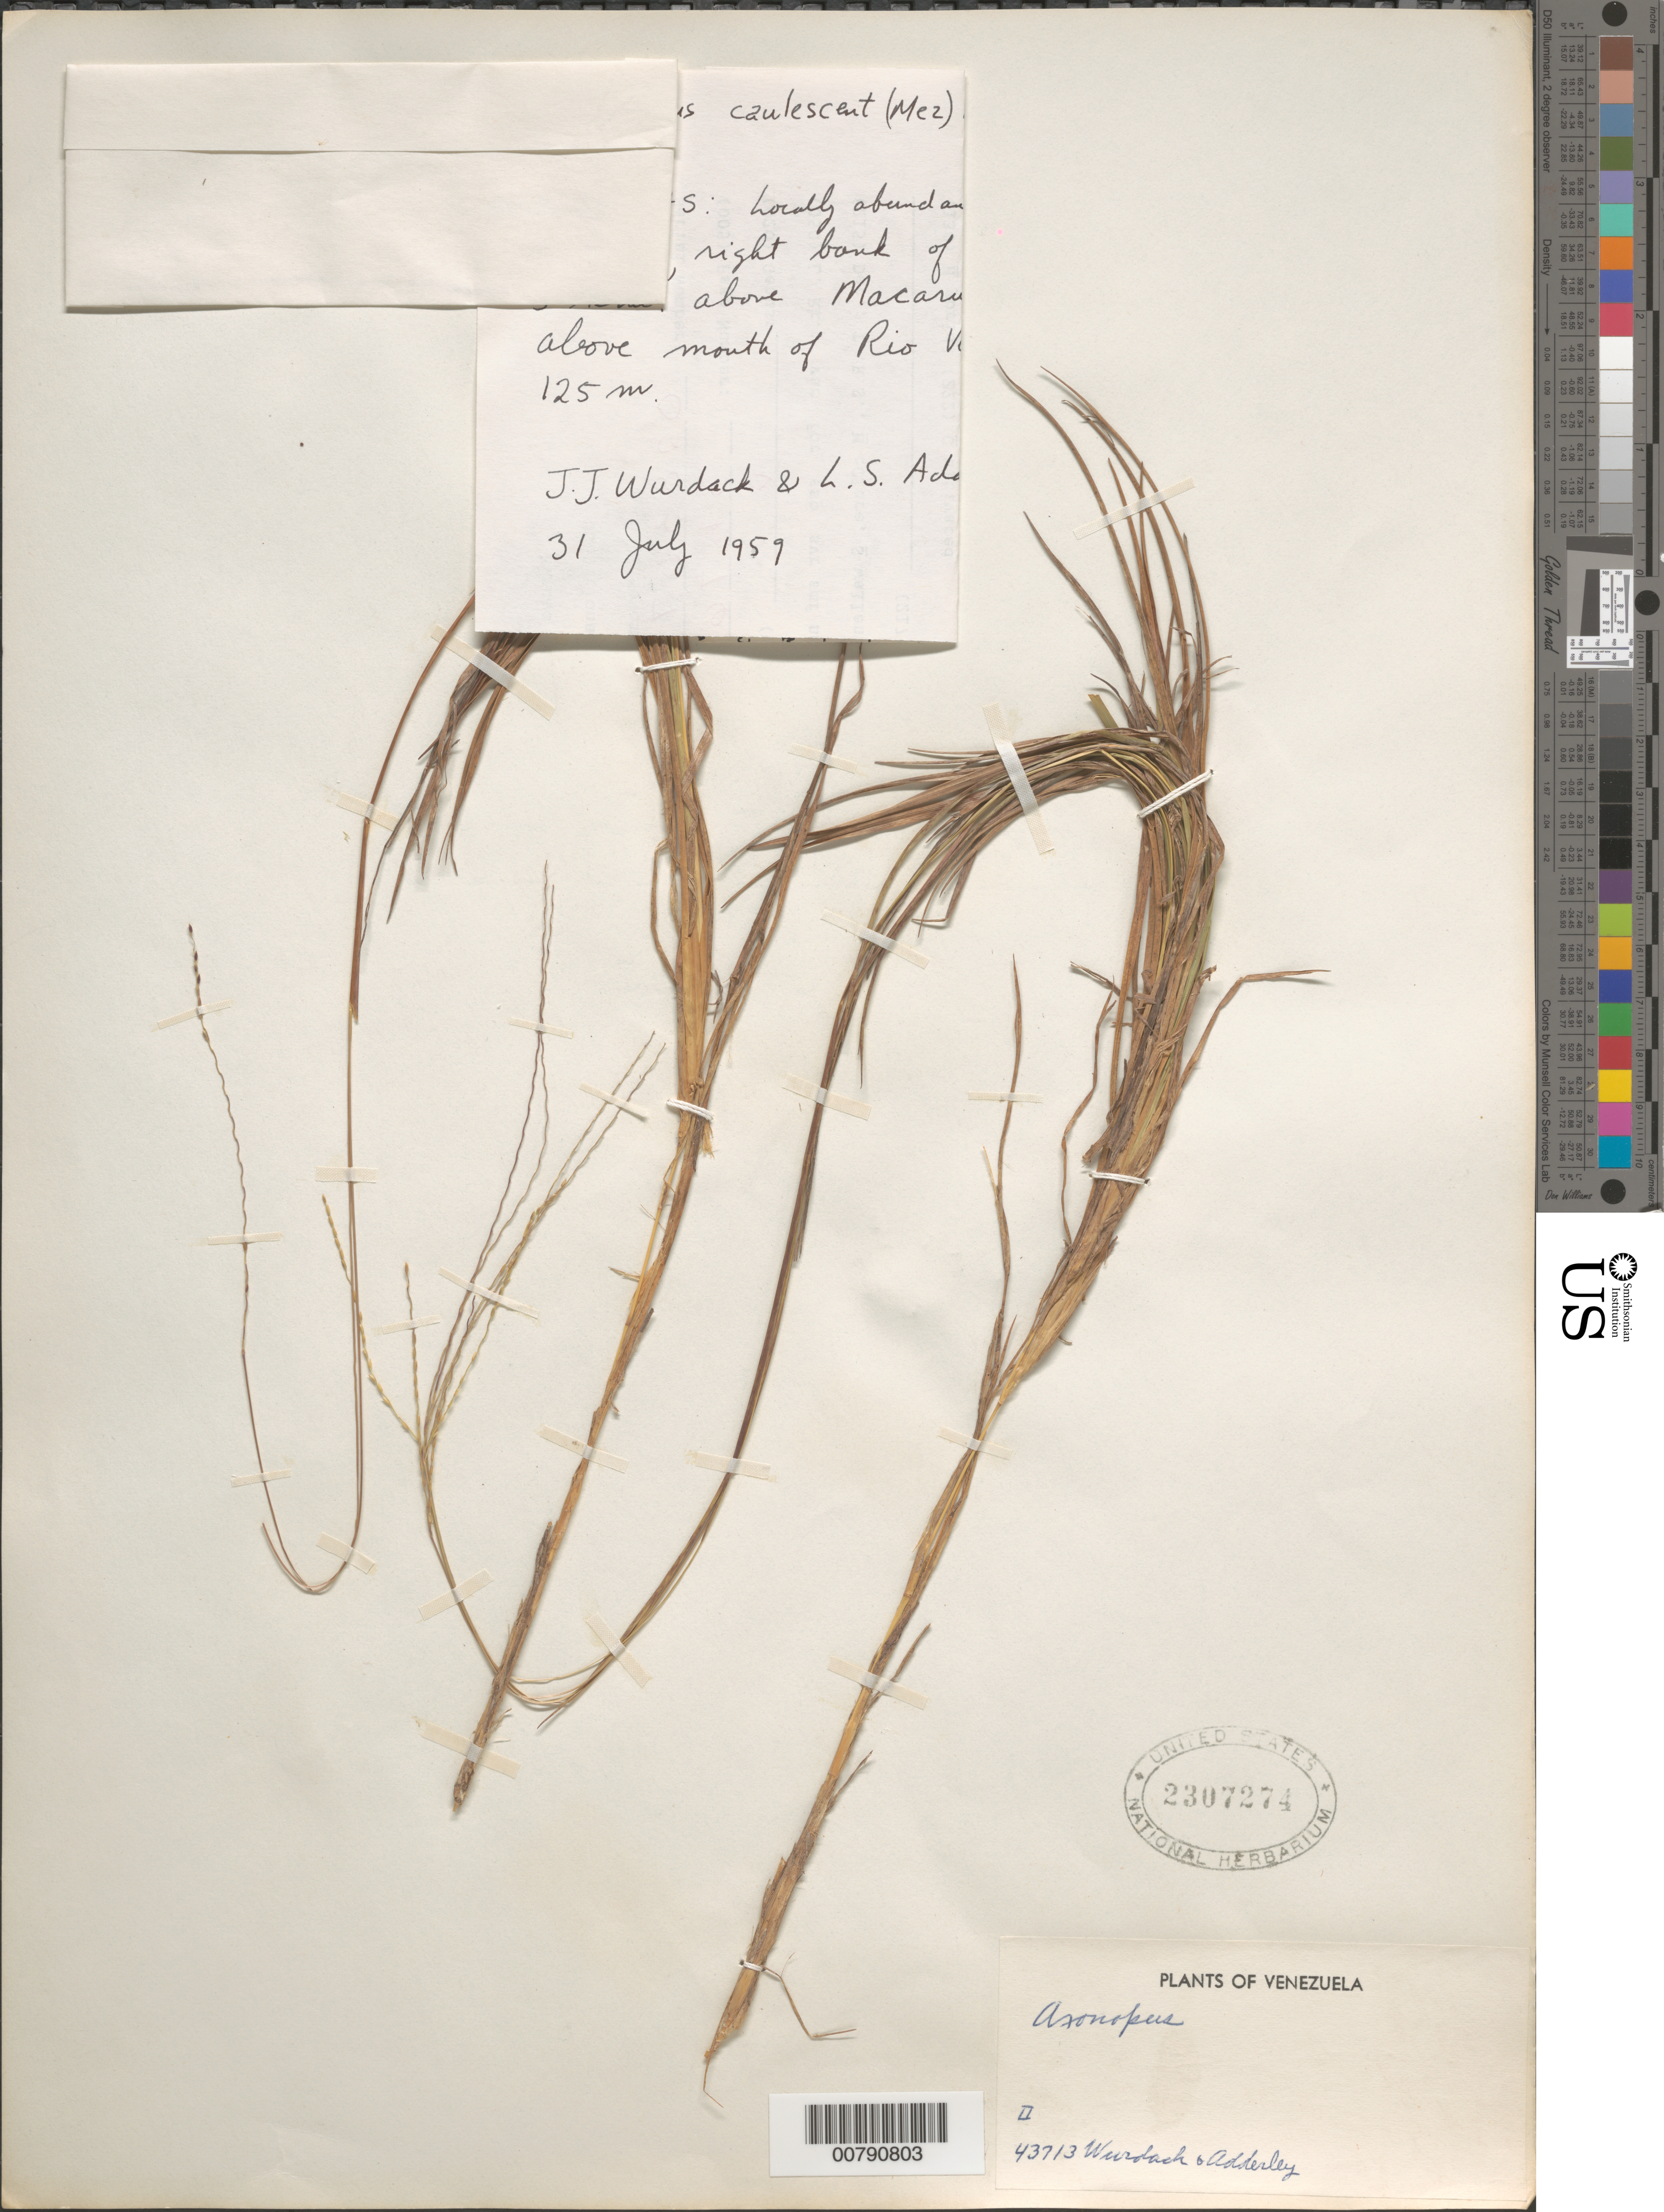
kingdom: Plantae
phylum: Tracheophyta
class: Liliopsida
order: Poales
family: Poaceae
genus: Axonopus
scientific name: Axonopus caulescens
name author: (Mez) Henrickson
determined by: Gomez Martinez, R.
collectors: J. J. Wurdack & L. S. Adderley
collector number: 43713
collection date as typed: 31-Jul-59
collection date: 1959-07-31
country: Venezuela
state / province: Amazonas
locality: Sabana de Moyo, right bank of Orinoco R, 5 km above Macaruca, 10 km above mouth of Río Ventuari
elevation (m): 125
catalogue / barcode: US 2307274